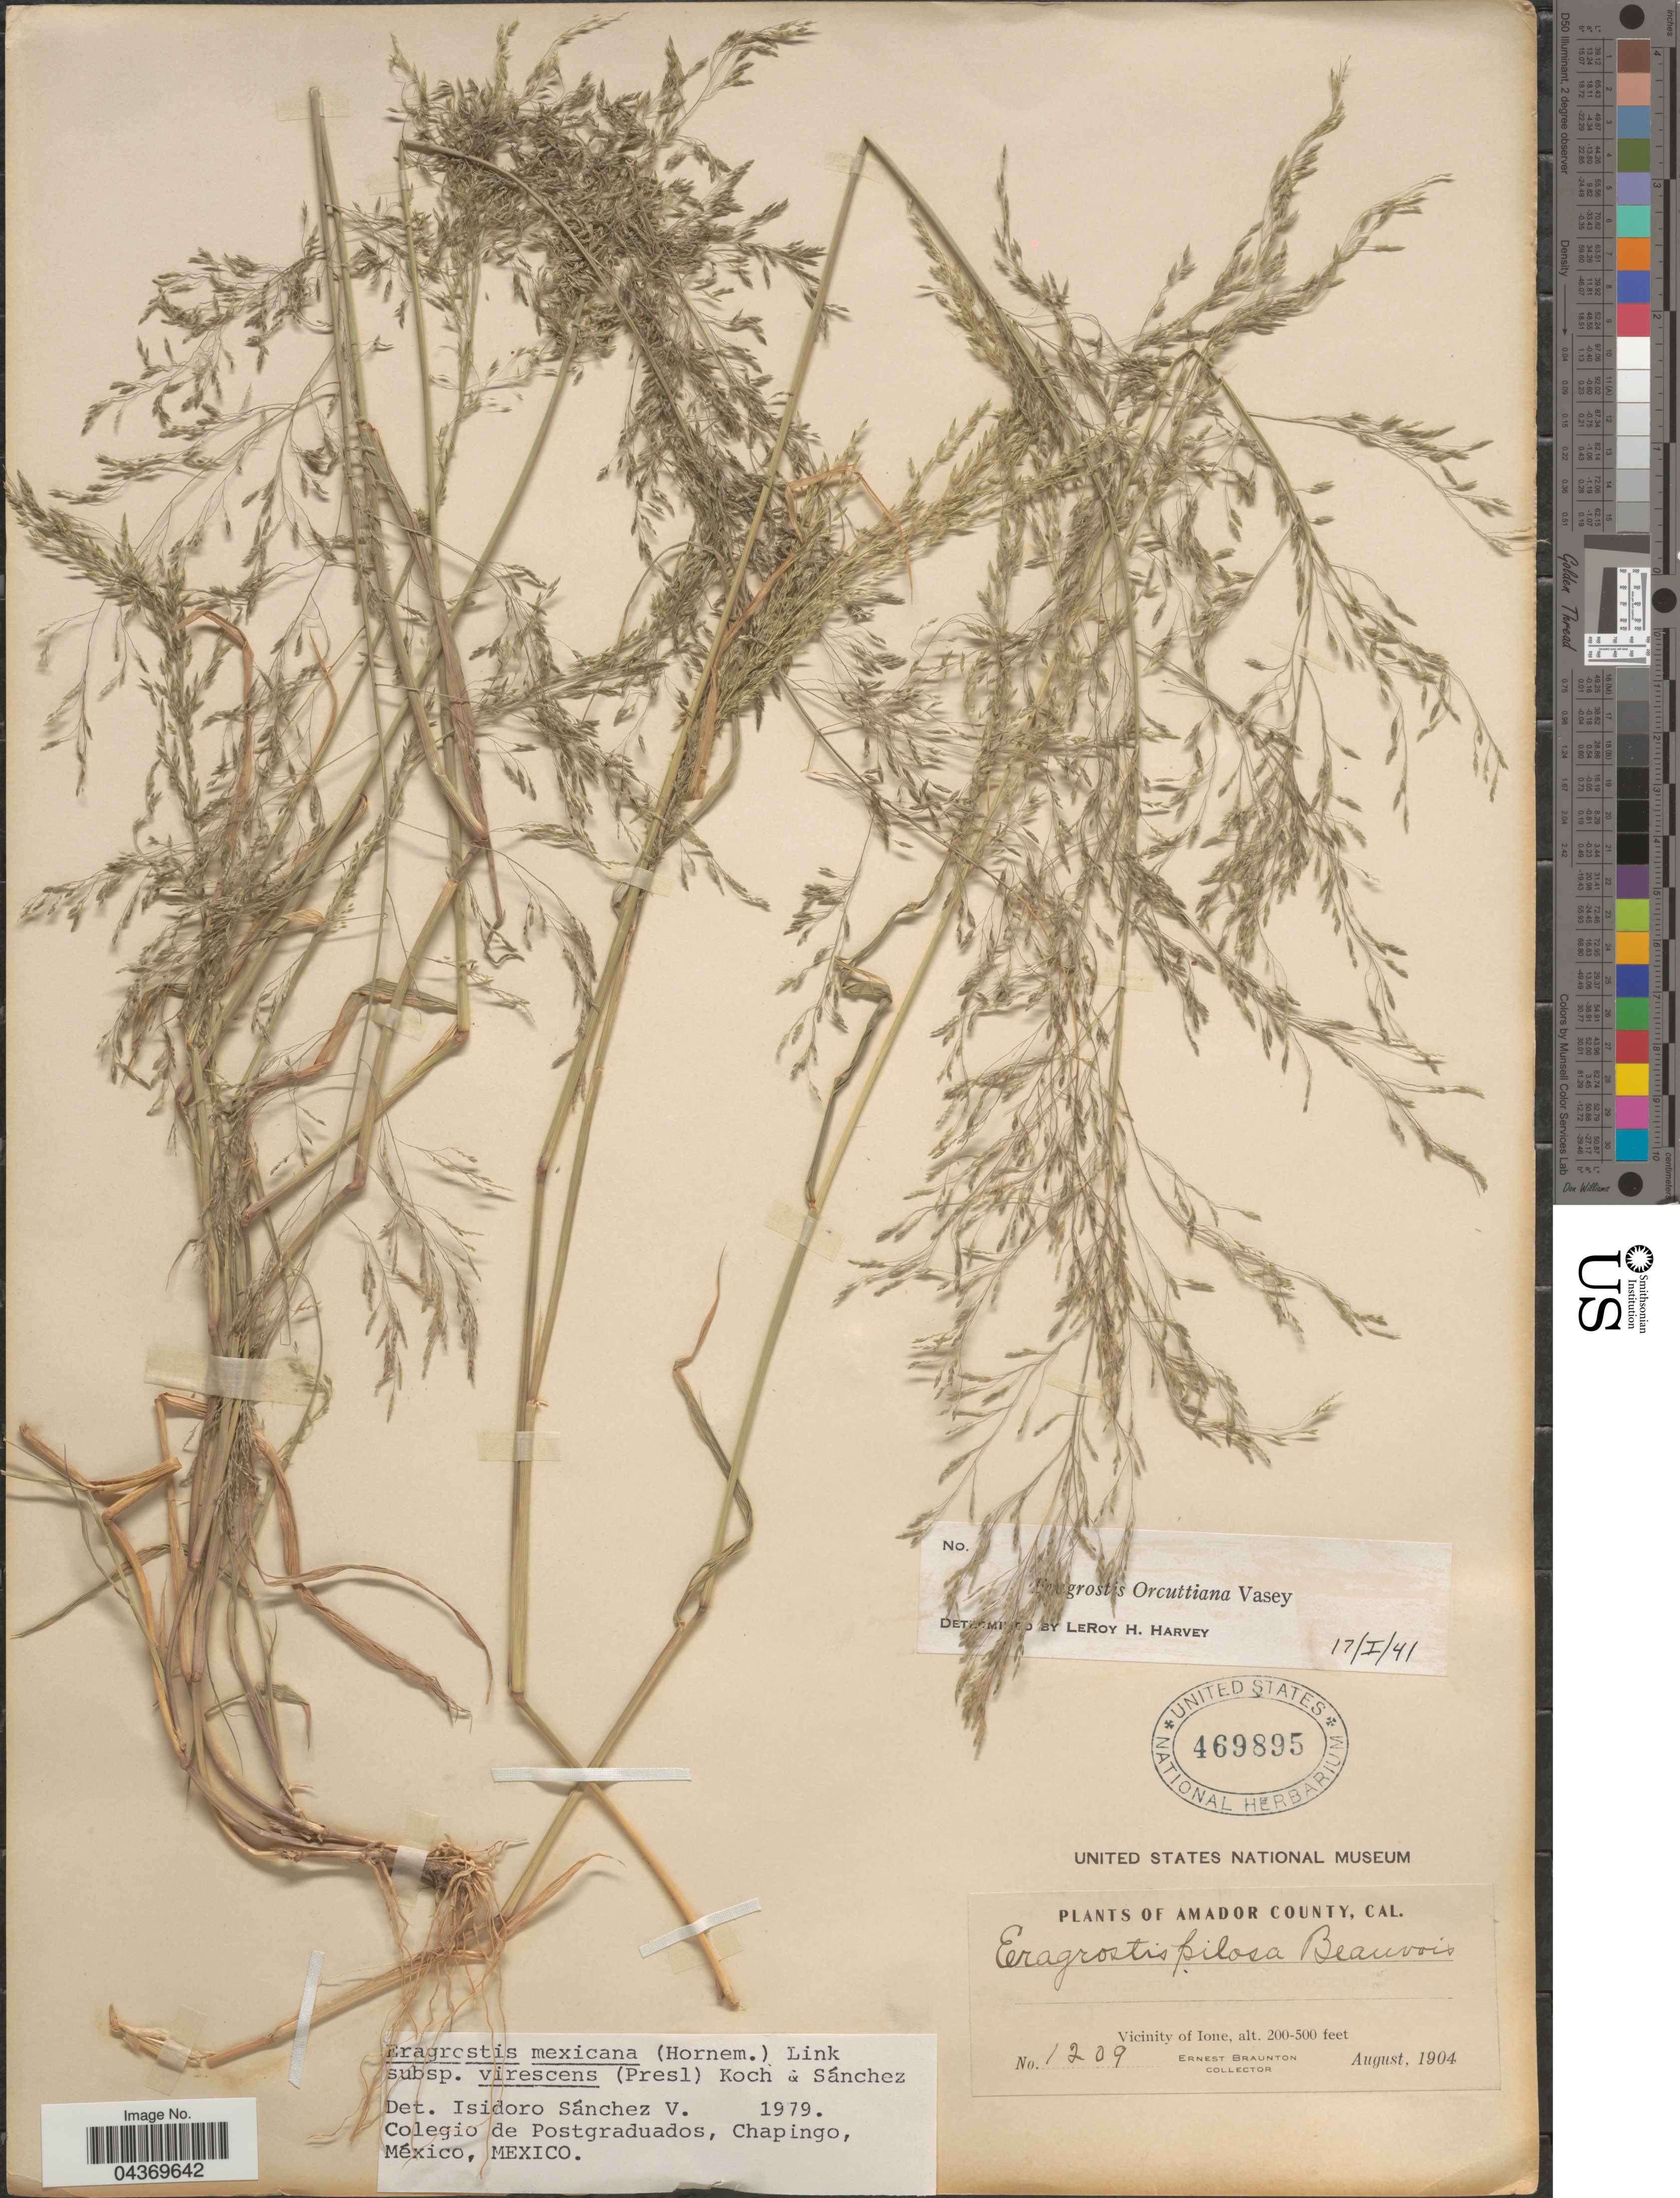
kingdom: Plantae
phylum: Tracheophyta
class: Liliopsida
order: Poales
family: Poaceae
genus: Eragrostis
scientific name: Eragrostis mexicana subsp. virescens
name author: (J. Presl) S.D. Koch & Sánchez Vega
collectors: E. Braunton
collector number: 1209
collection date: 1904-08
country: United States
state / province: California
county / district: Amador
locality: Amador County. Vicinity of Ione.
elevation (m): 61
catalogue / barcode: US 469895